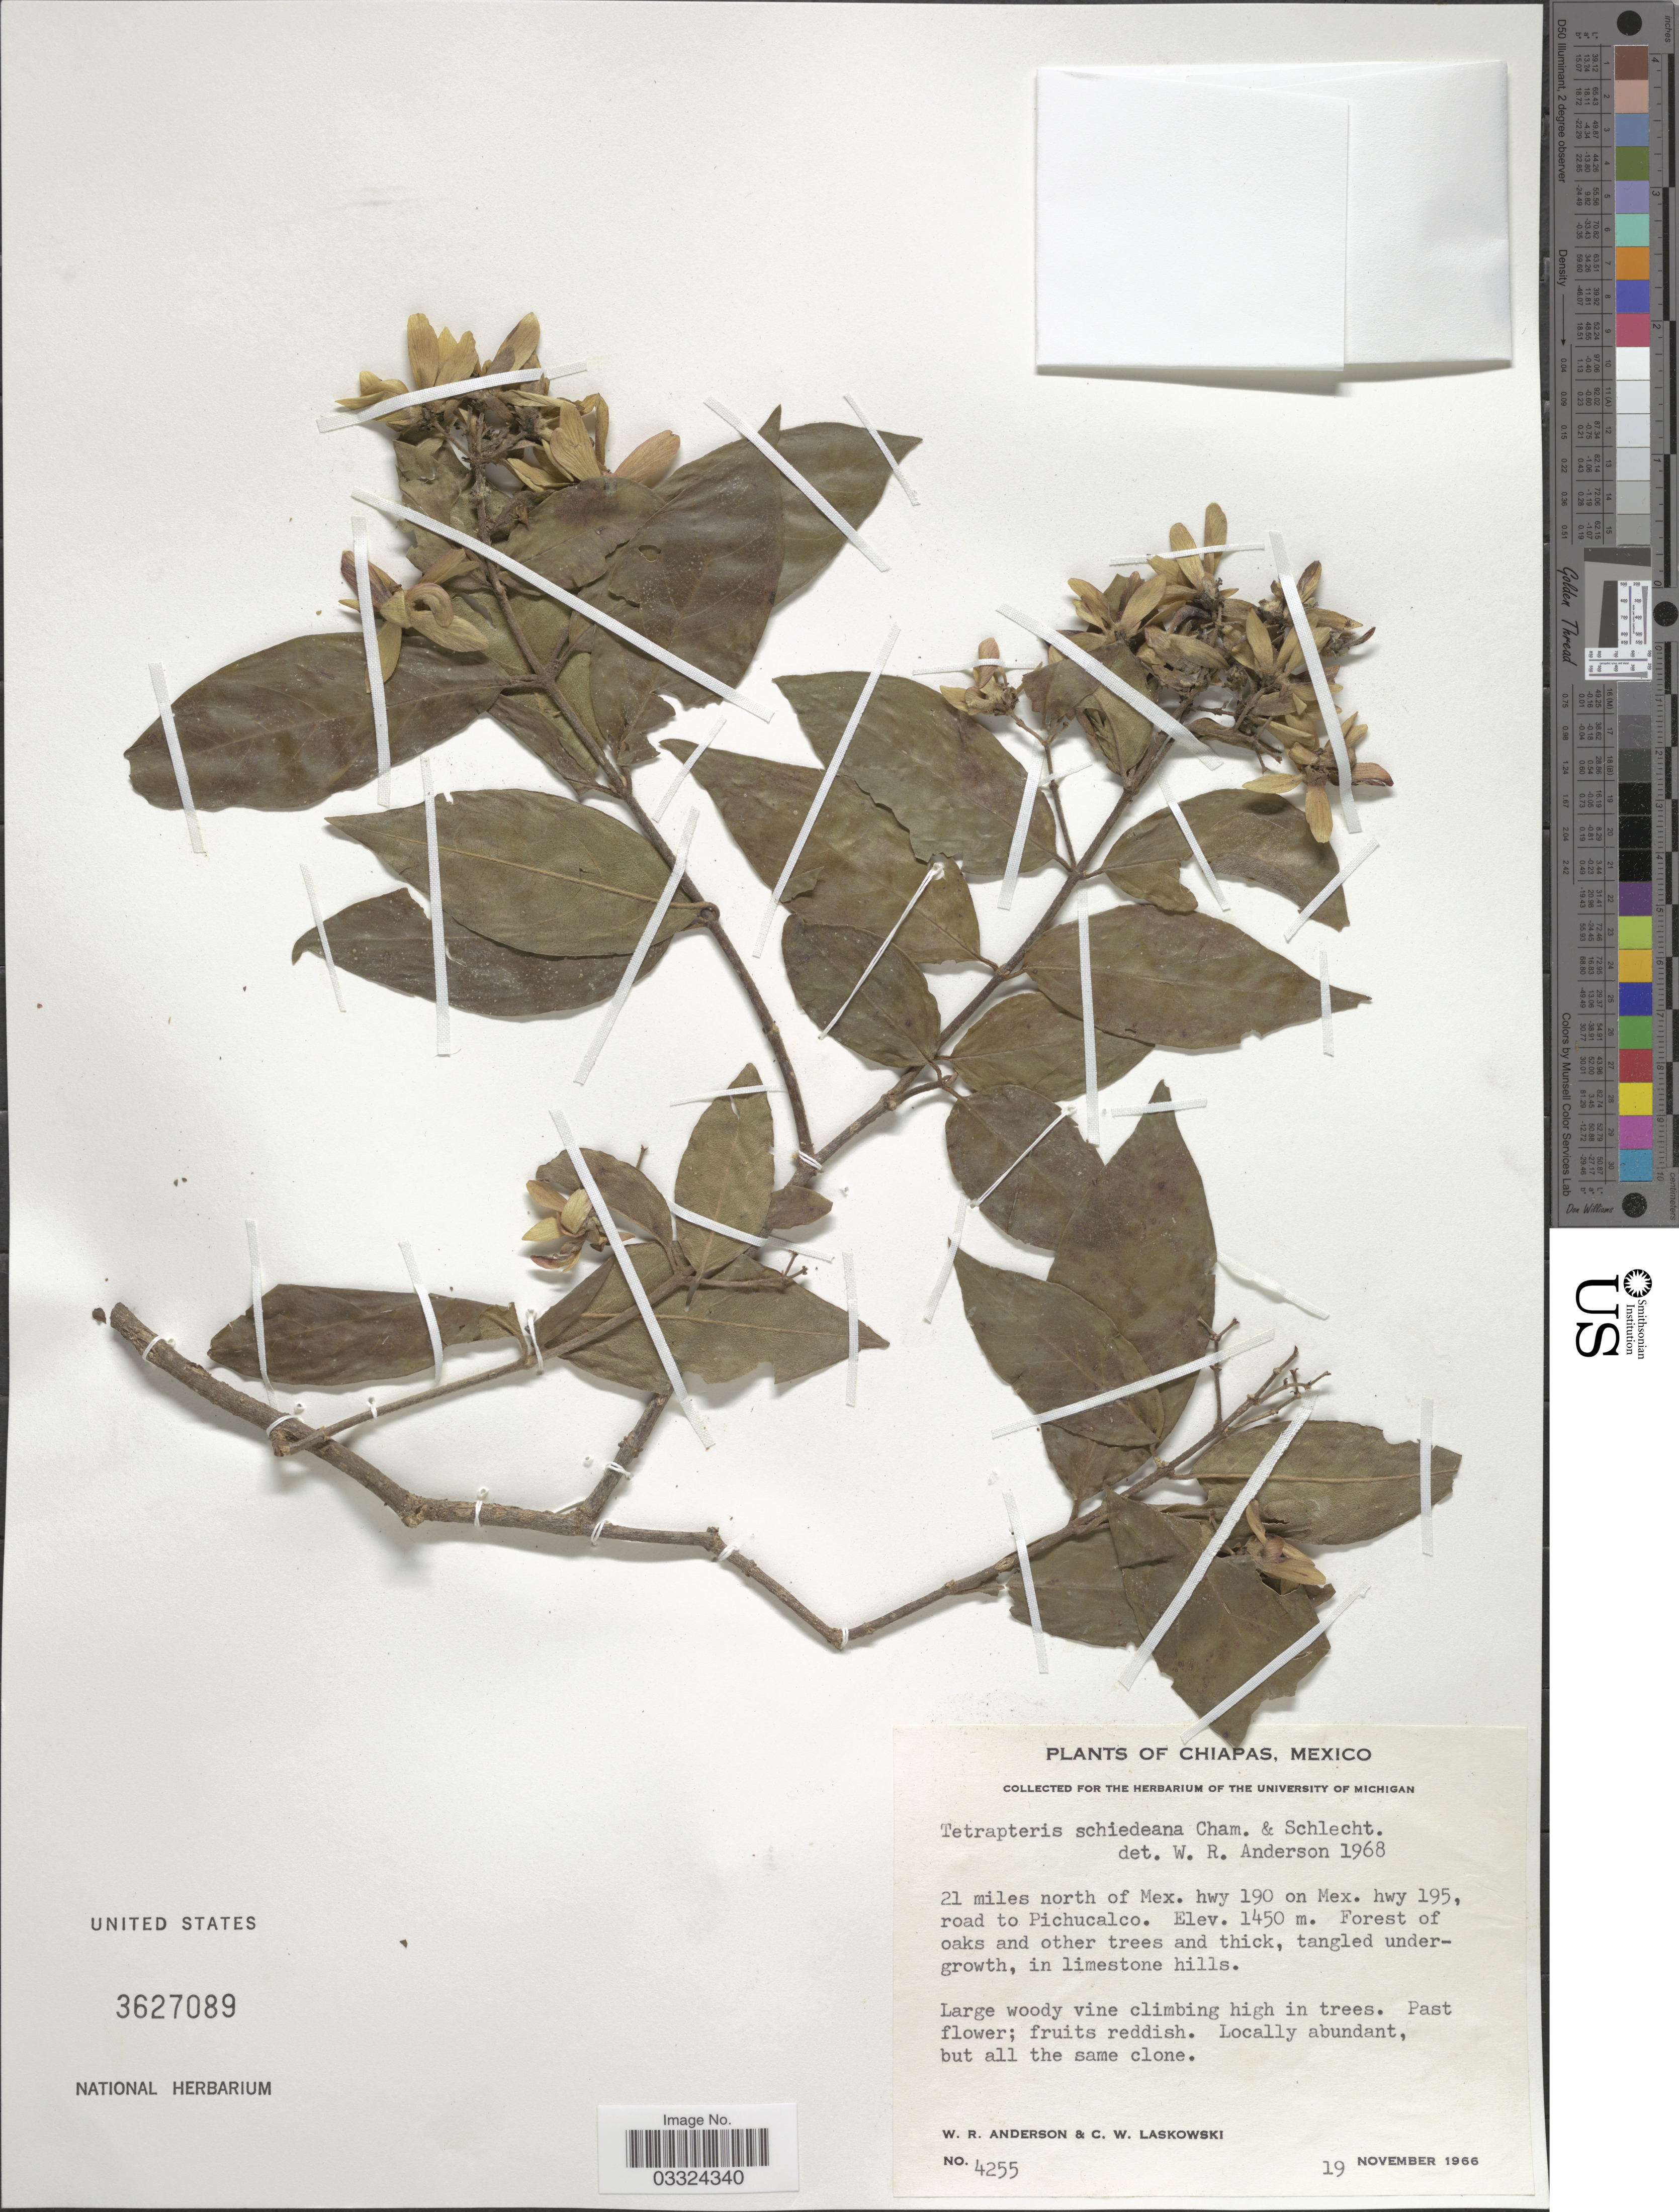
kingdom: Plantae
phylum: Tracheophyta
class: Magnoliopsida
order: Malpighiales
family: Malpighiaceae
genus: Tetrapterys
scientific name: Tetrapterys andersonii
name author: C.E. Anderson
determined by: Pool, A., (MO), Missouri Botanical Garden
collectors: W. Anderson & C. Laskowski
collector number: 4255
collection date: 1966-11-19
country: Mexico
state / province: Chiapas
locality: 21 miles north of Mex. hwy 190 on Mex. hwy 195, road to Pichucalco.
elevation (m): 1450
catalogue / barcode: US 3627089